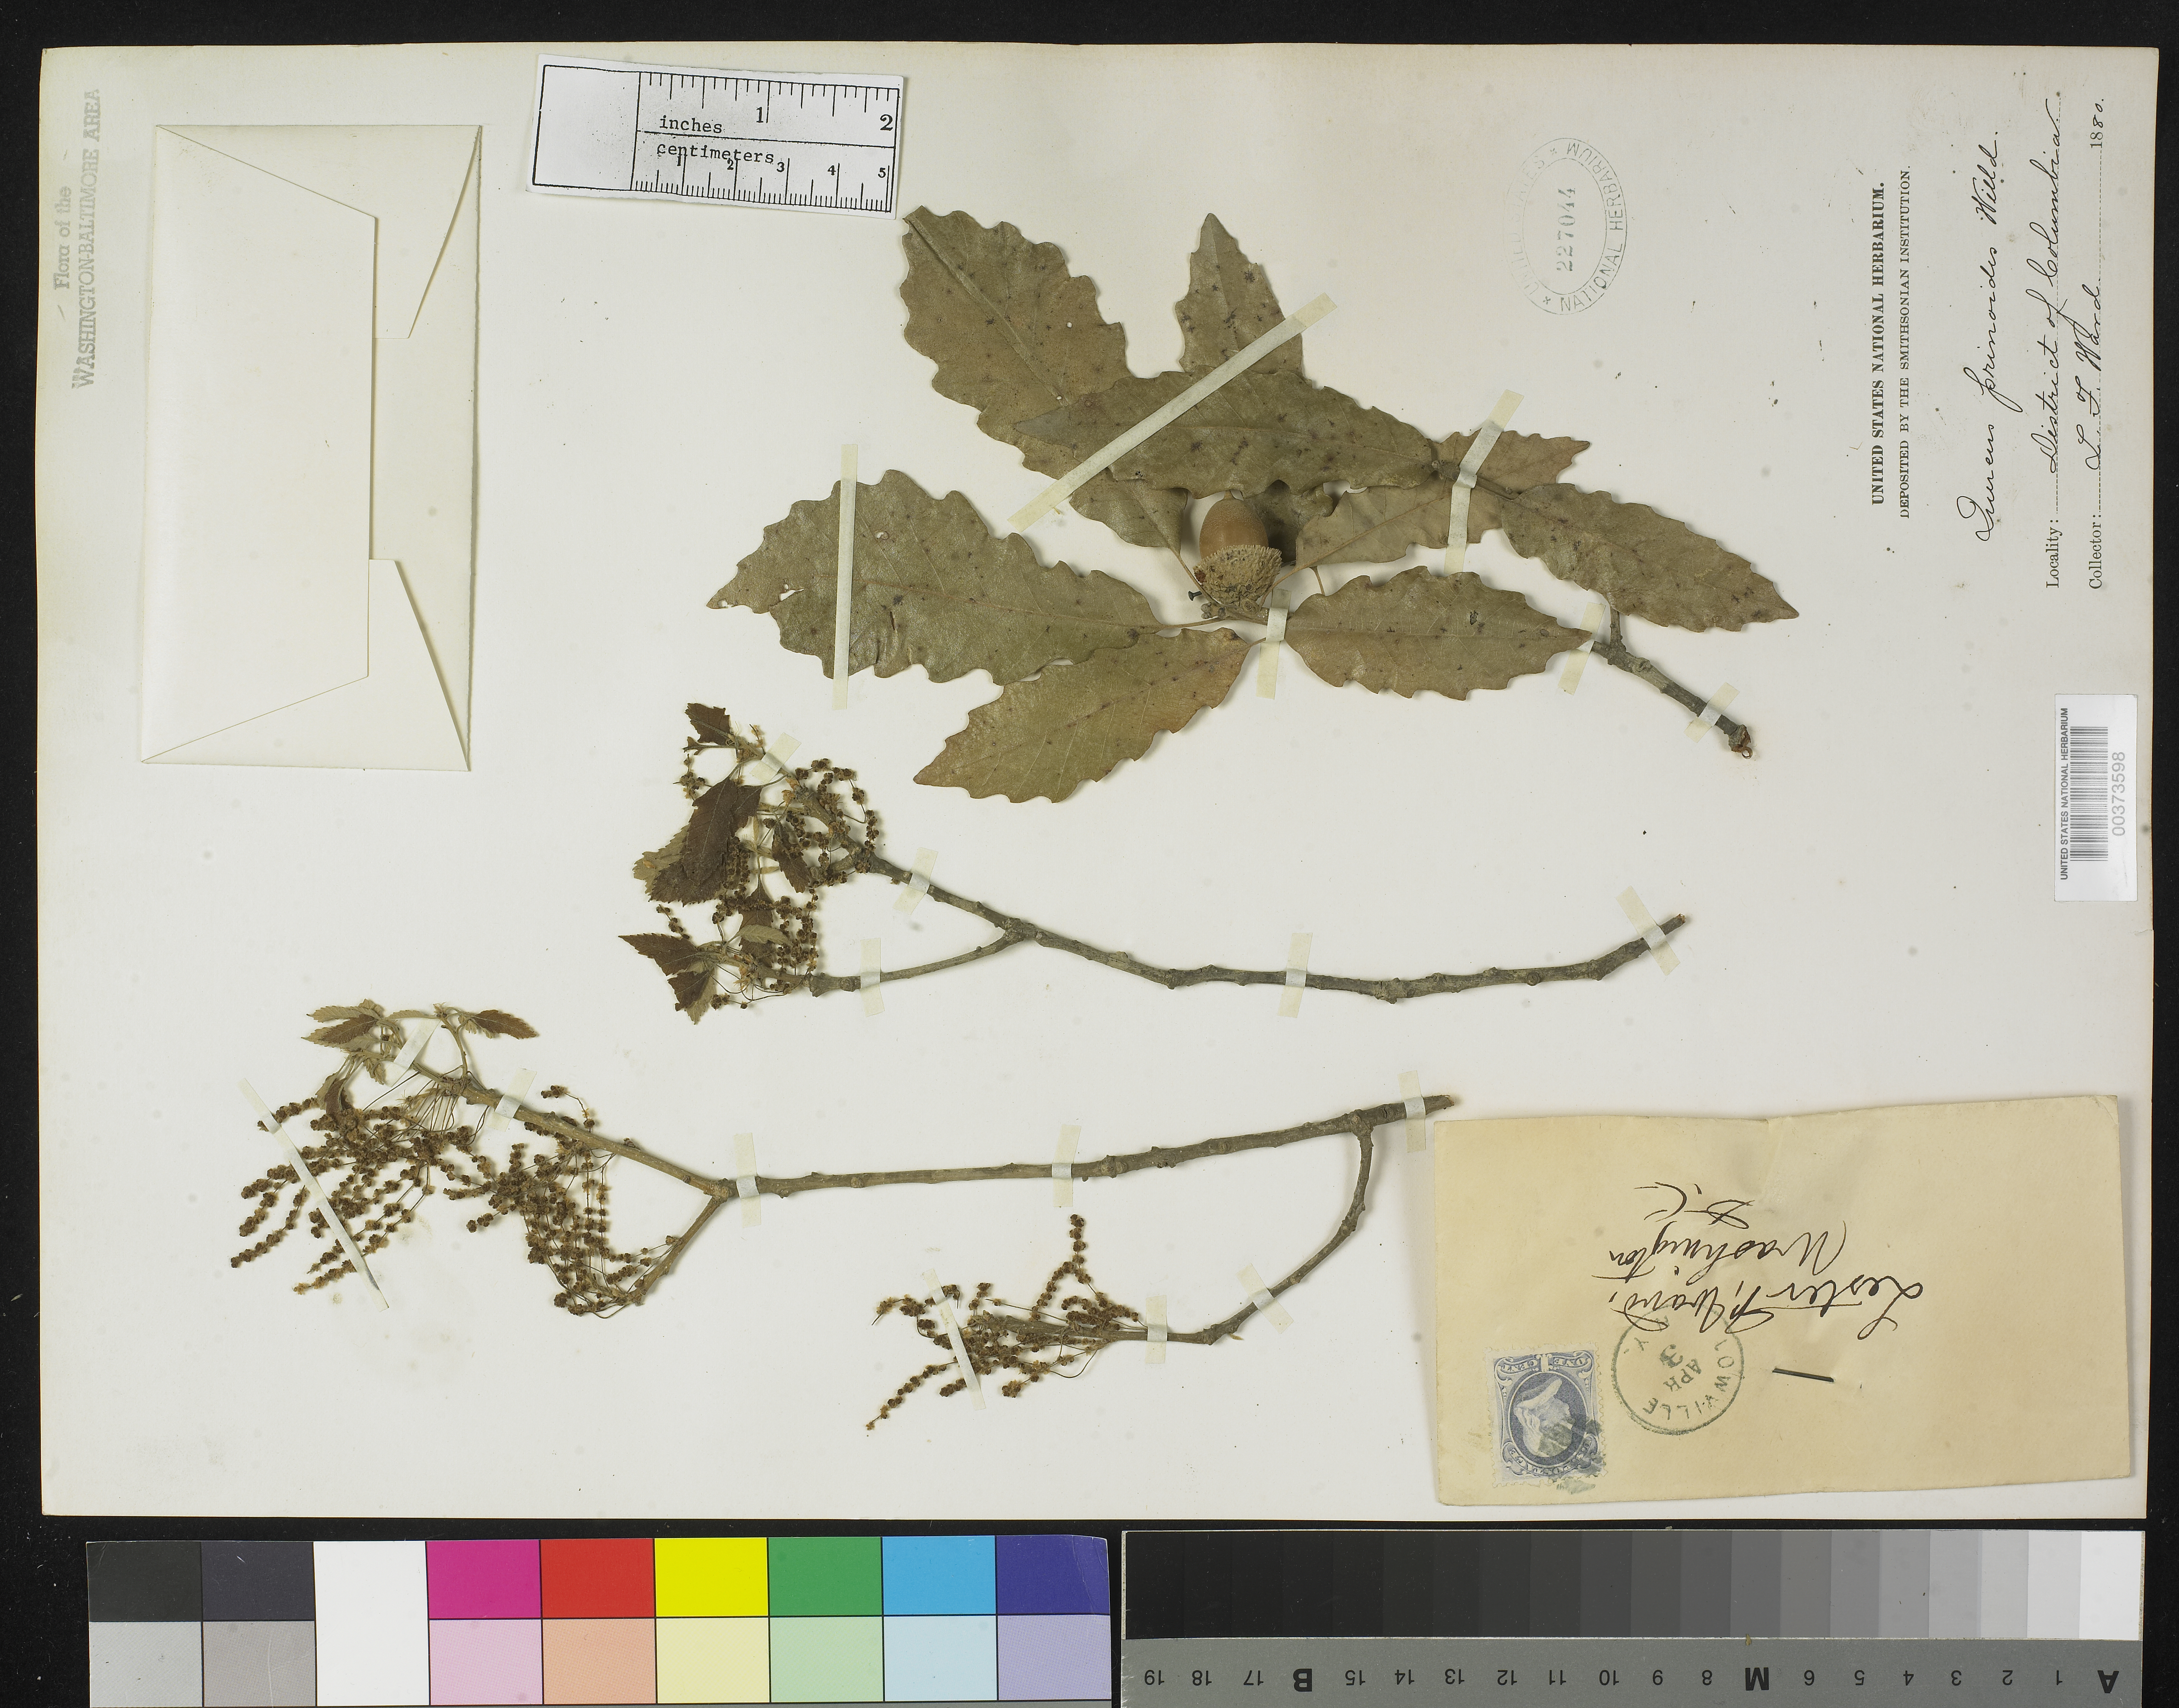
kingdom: Plantae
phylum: Tracheophyta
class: Magnoliopsida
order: Fagales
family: Fagaceae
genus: Quercus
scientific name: Quercus prinoides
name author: Willd.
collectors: L. F. Ward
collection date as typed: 1880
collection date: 1880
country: United States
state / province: District of Columbia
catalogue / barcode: US 227044